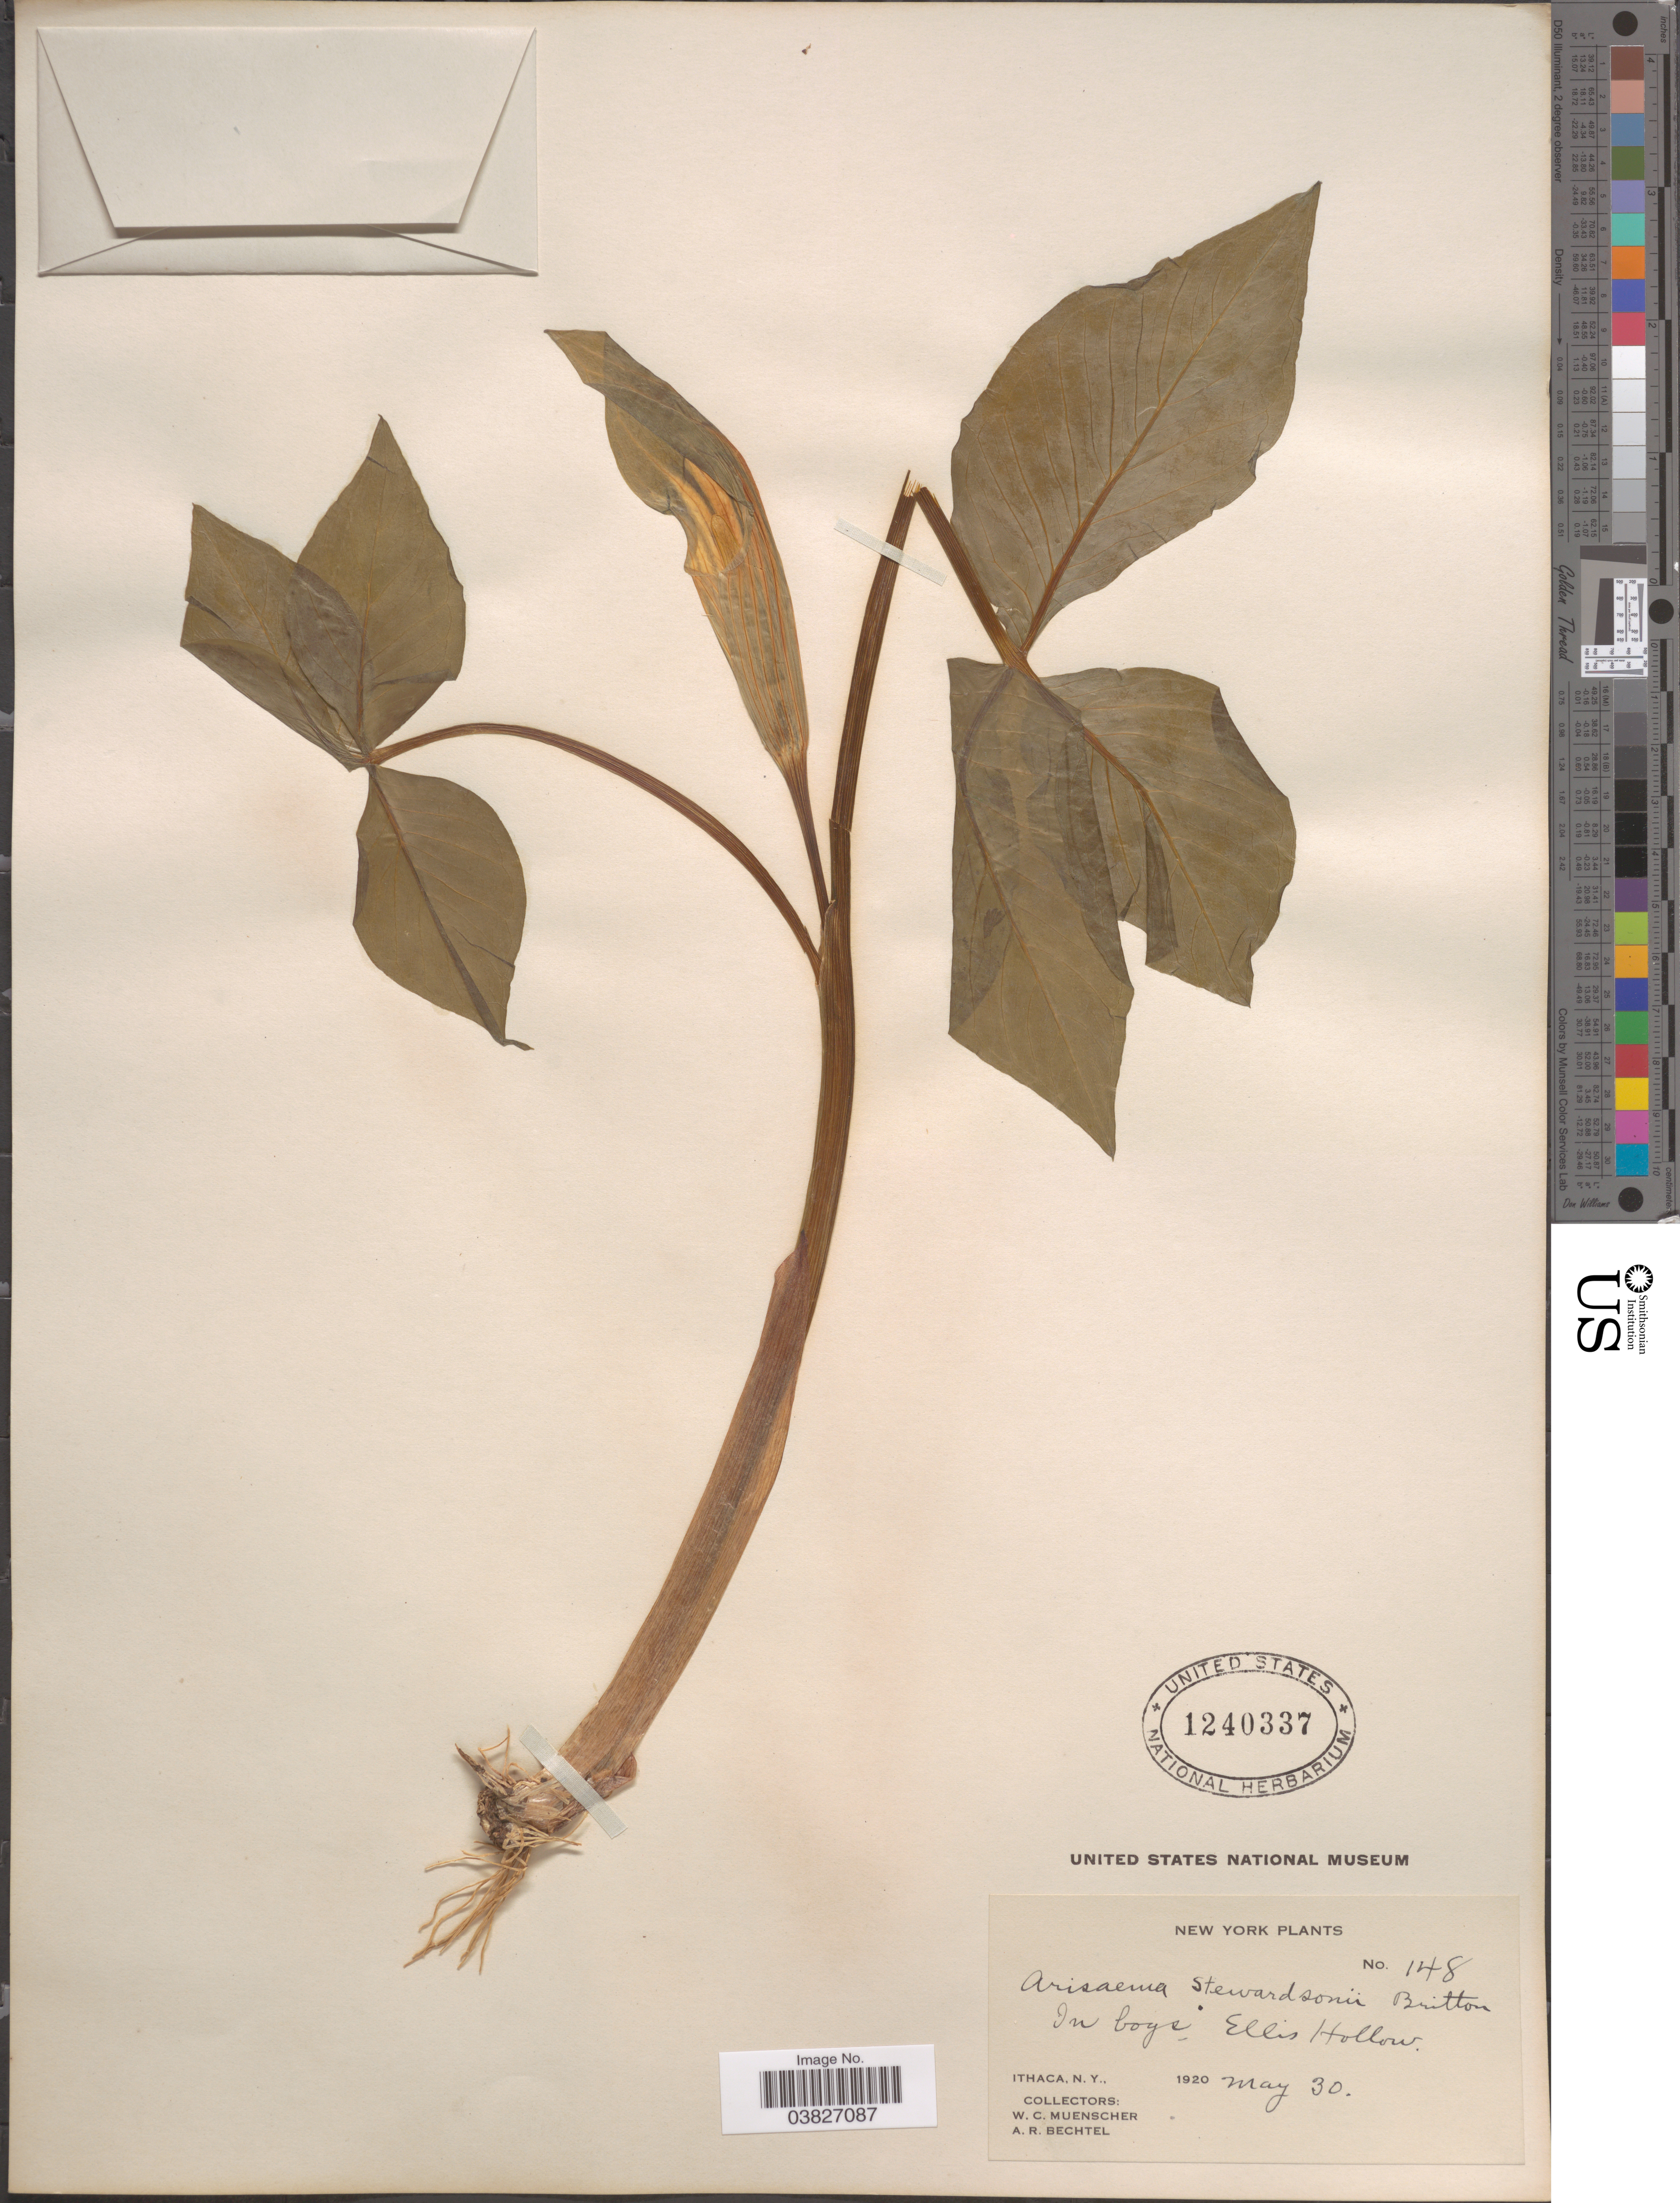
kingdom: Plantae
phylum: Tracheophyta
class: Liliopsida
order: Alismatales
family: Araceae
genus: Arisaema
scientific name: Arisaema triphyllum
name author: (L.) Schott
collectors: W. Muenscher & A. Bechtel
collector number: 148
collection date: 1920-05-30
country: United States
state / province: New York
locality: In bogs Ellis Hollow. Ithaca.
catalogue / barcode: US 1240337